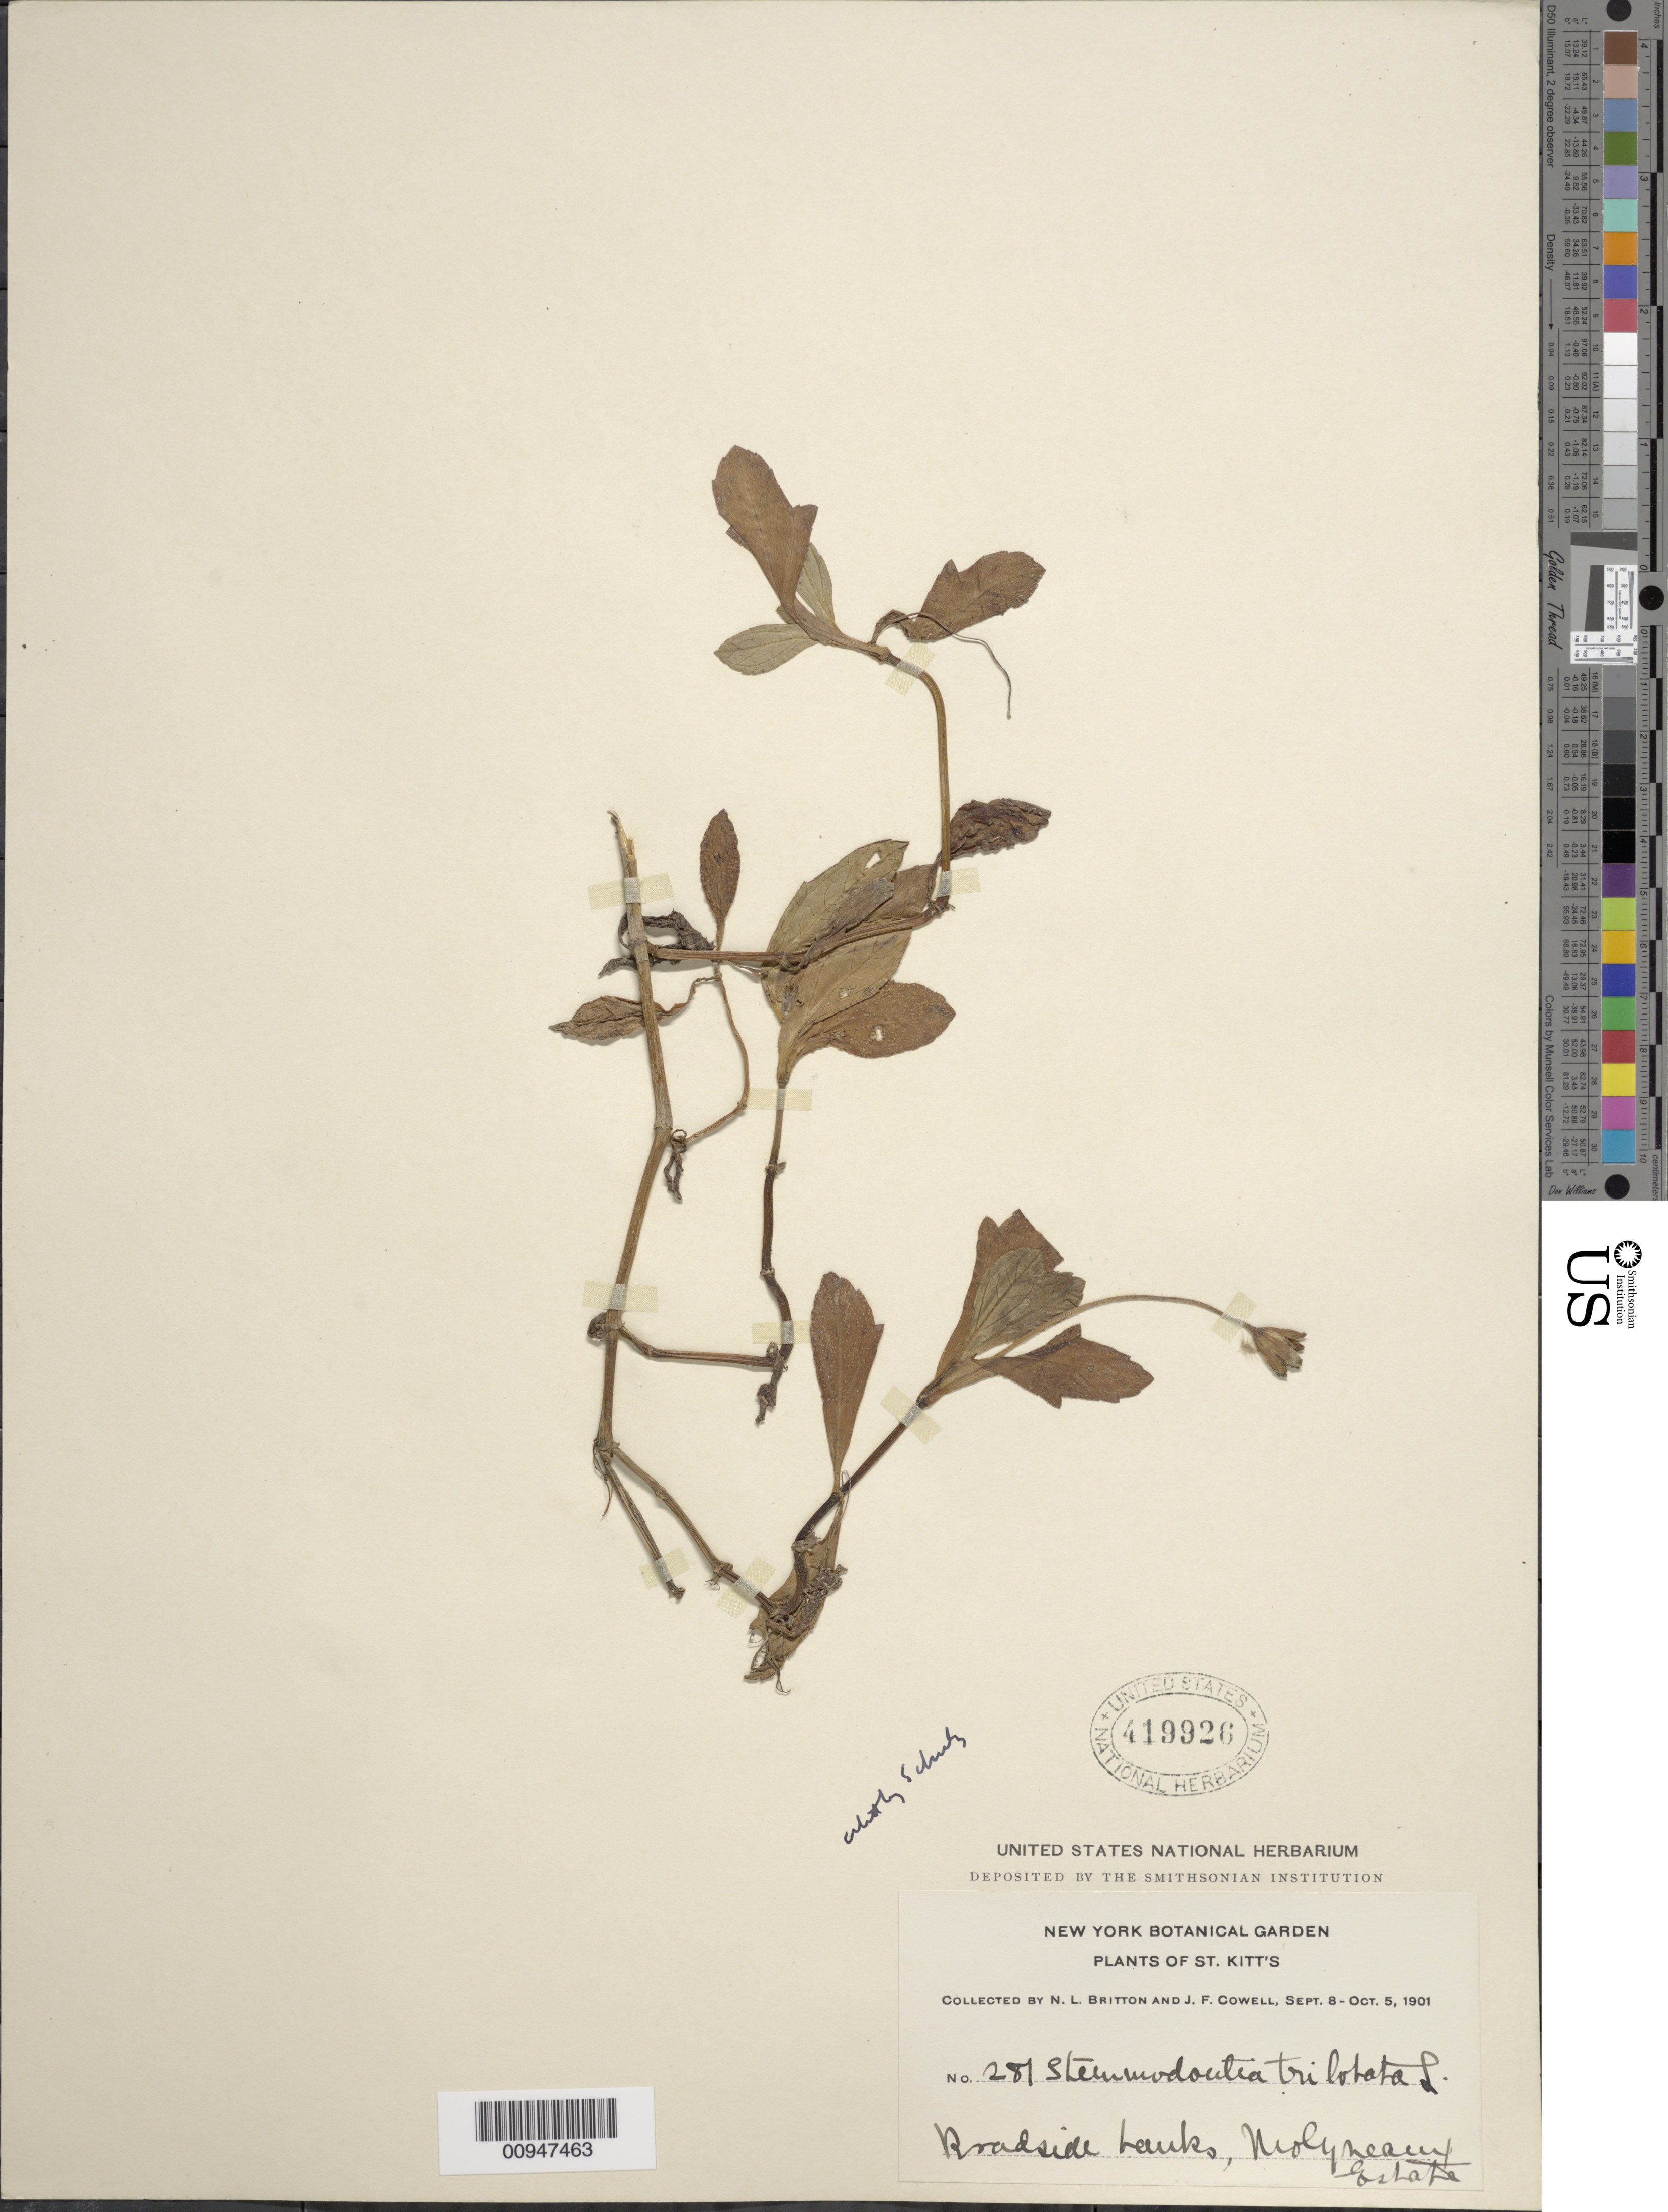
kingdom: Plantae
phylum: Tracheophyta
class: Magnoliopsida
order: Asterales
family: Asteraceae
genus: Sphagneticola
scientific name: Sphagneticola trilobata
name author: (L.) Pruski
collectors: N. Britton & J. F. Cowell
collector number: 281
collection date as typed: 08 Sep 1901 to 05 Oct 1901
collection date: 1901-09-08/1901-10-05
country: St. Christopher-Nevis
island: St. Christopher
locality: Molyneaux Estate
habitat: Roadside banks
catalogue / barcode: US 419926